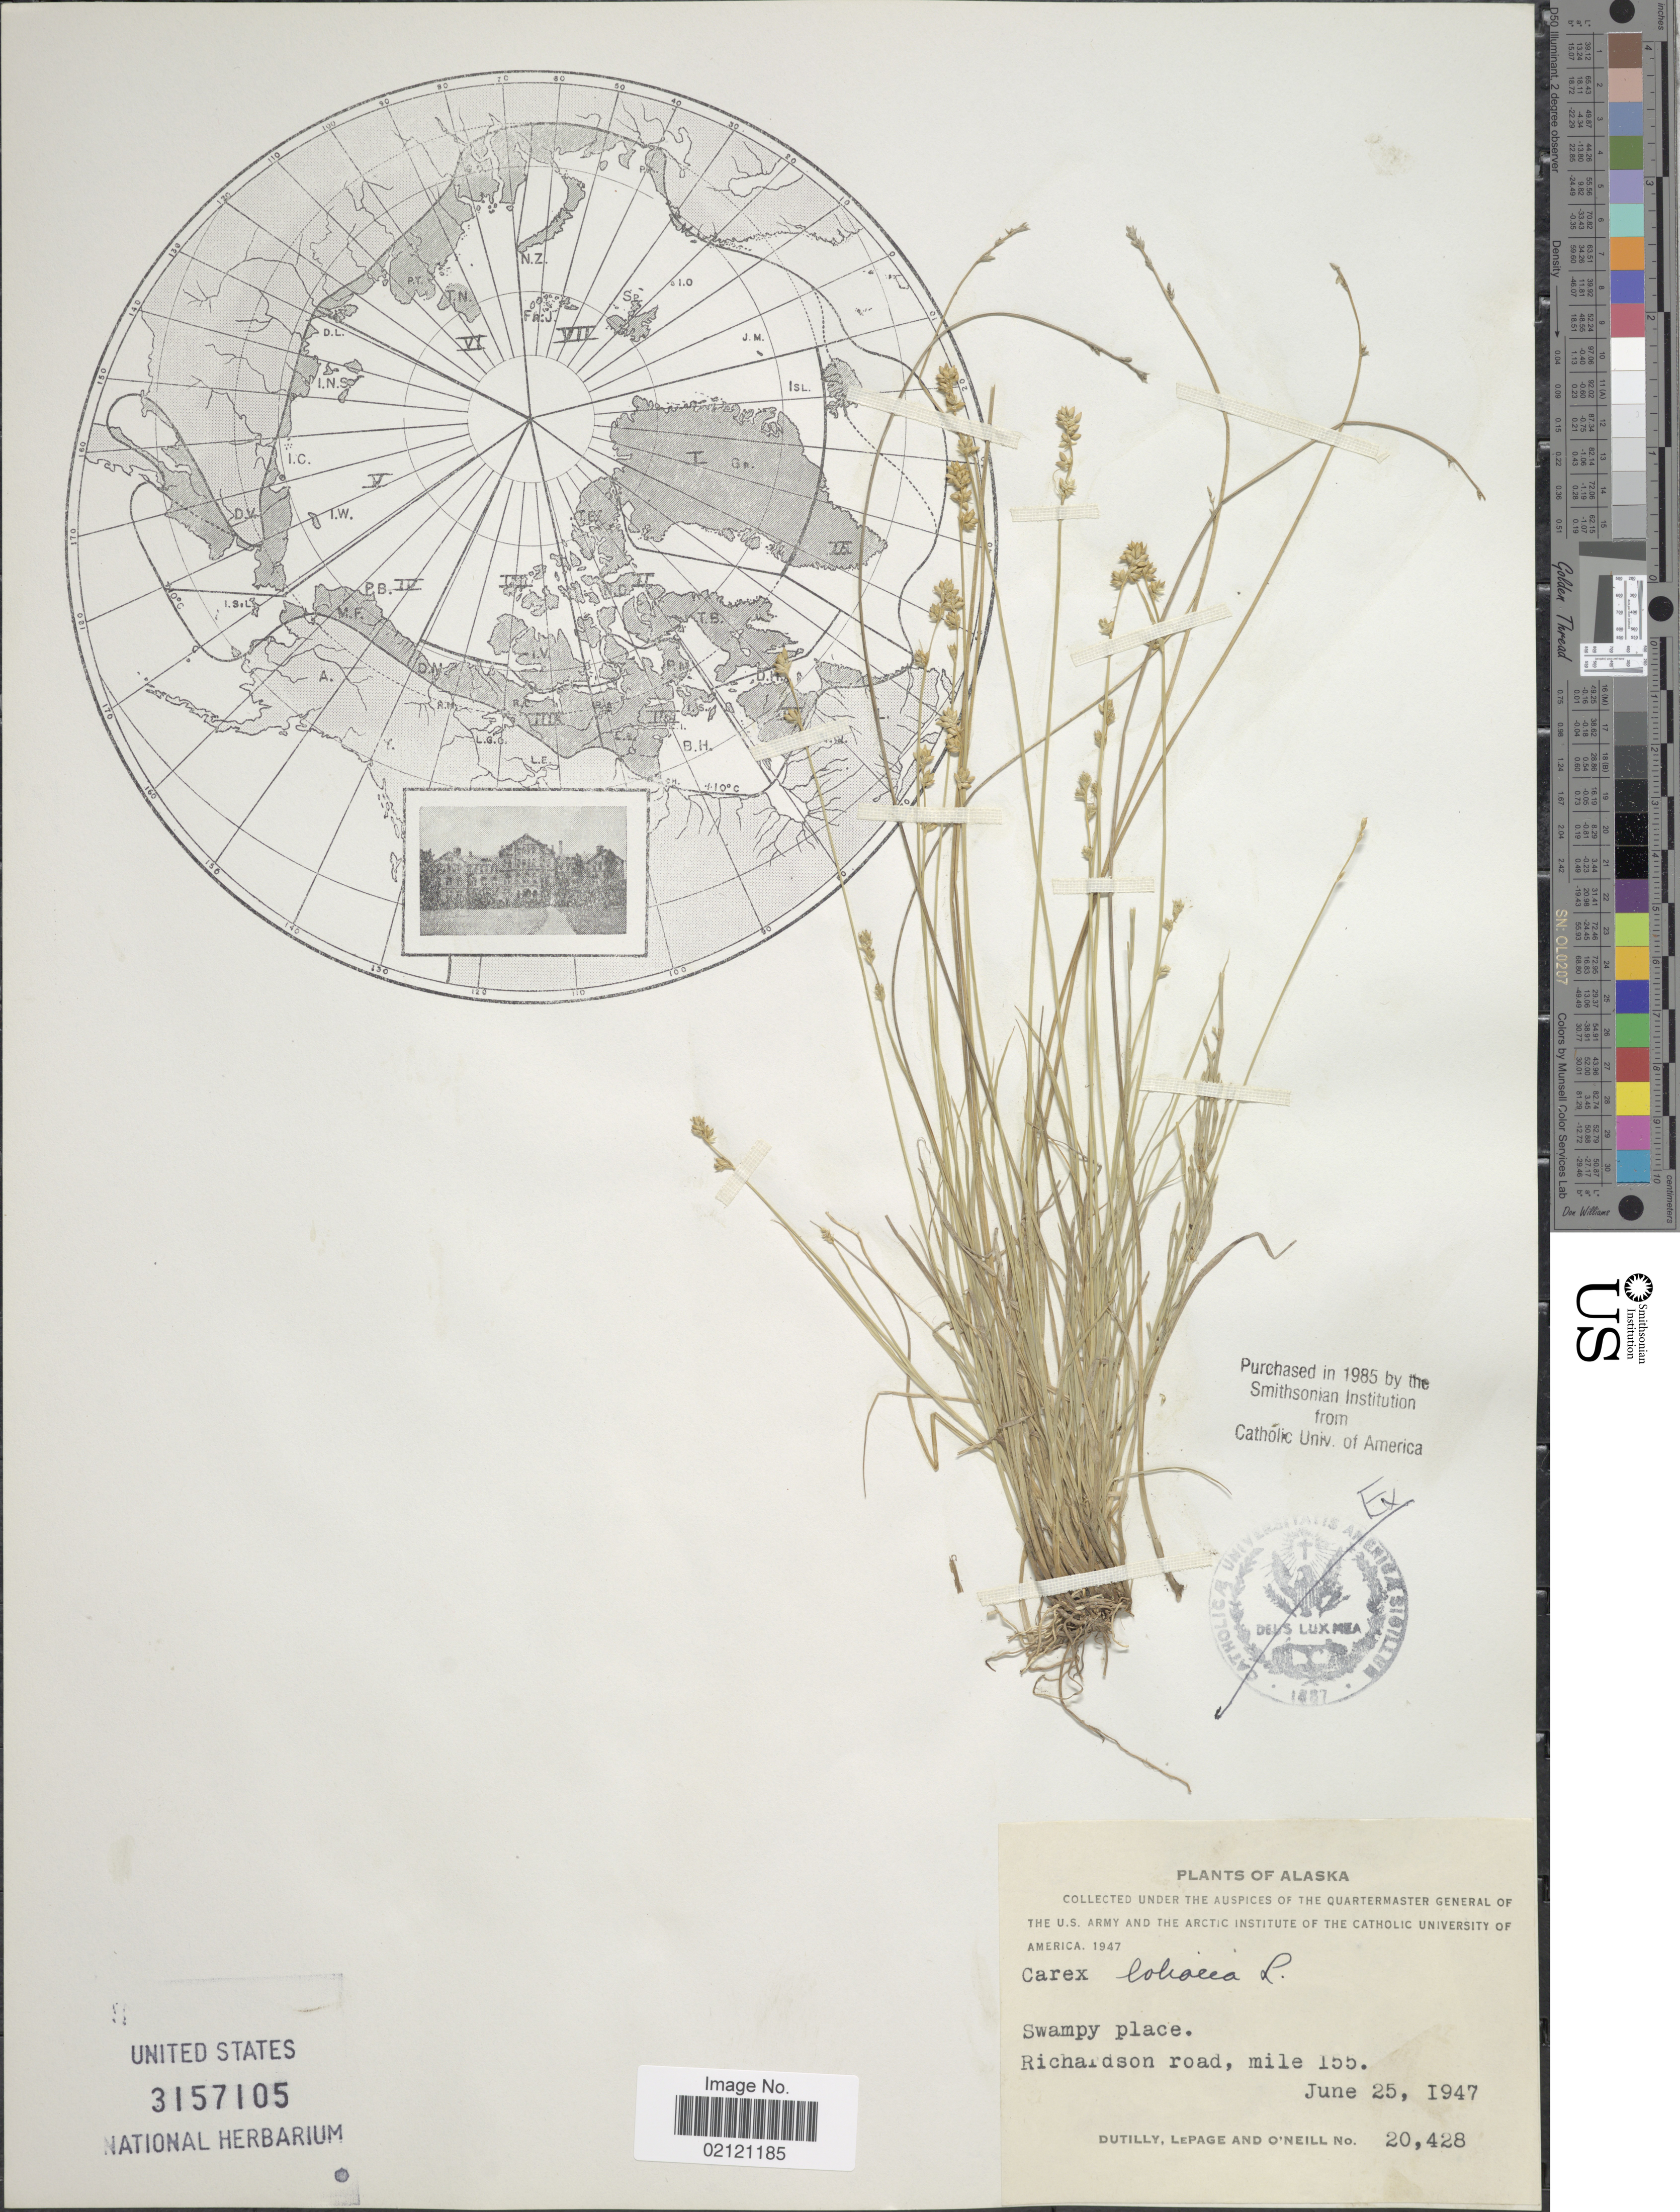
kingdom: Plantae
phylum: Tracheophyta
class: Liliopsida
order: Poales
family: Cyperaceae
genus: Carex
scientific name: Carex loliacea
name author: L.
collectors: -. Dutilly, -. LePage & -. O'Neill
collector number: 20428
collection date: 1947-06-25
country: United States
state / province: Alaska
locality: Swampy Place, Richardson road, Mile 155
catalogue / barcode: US 3157105